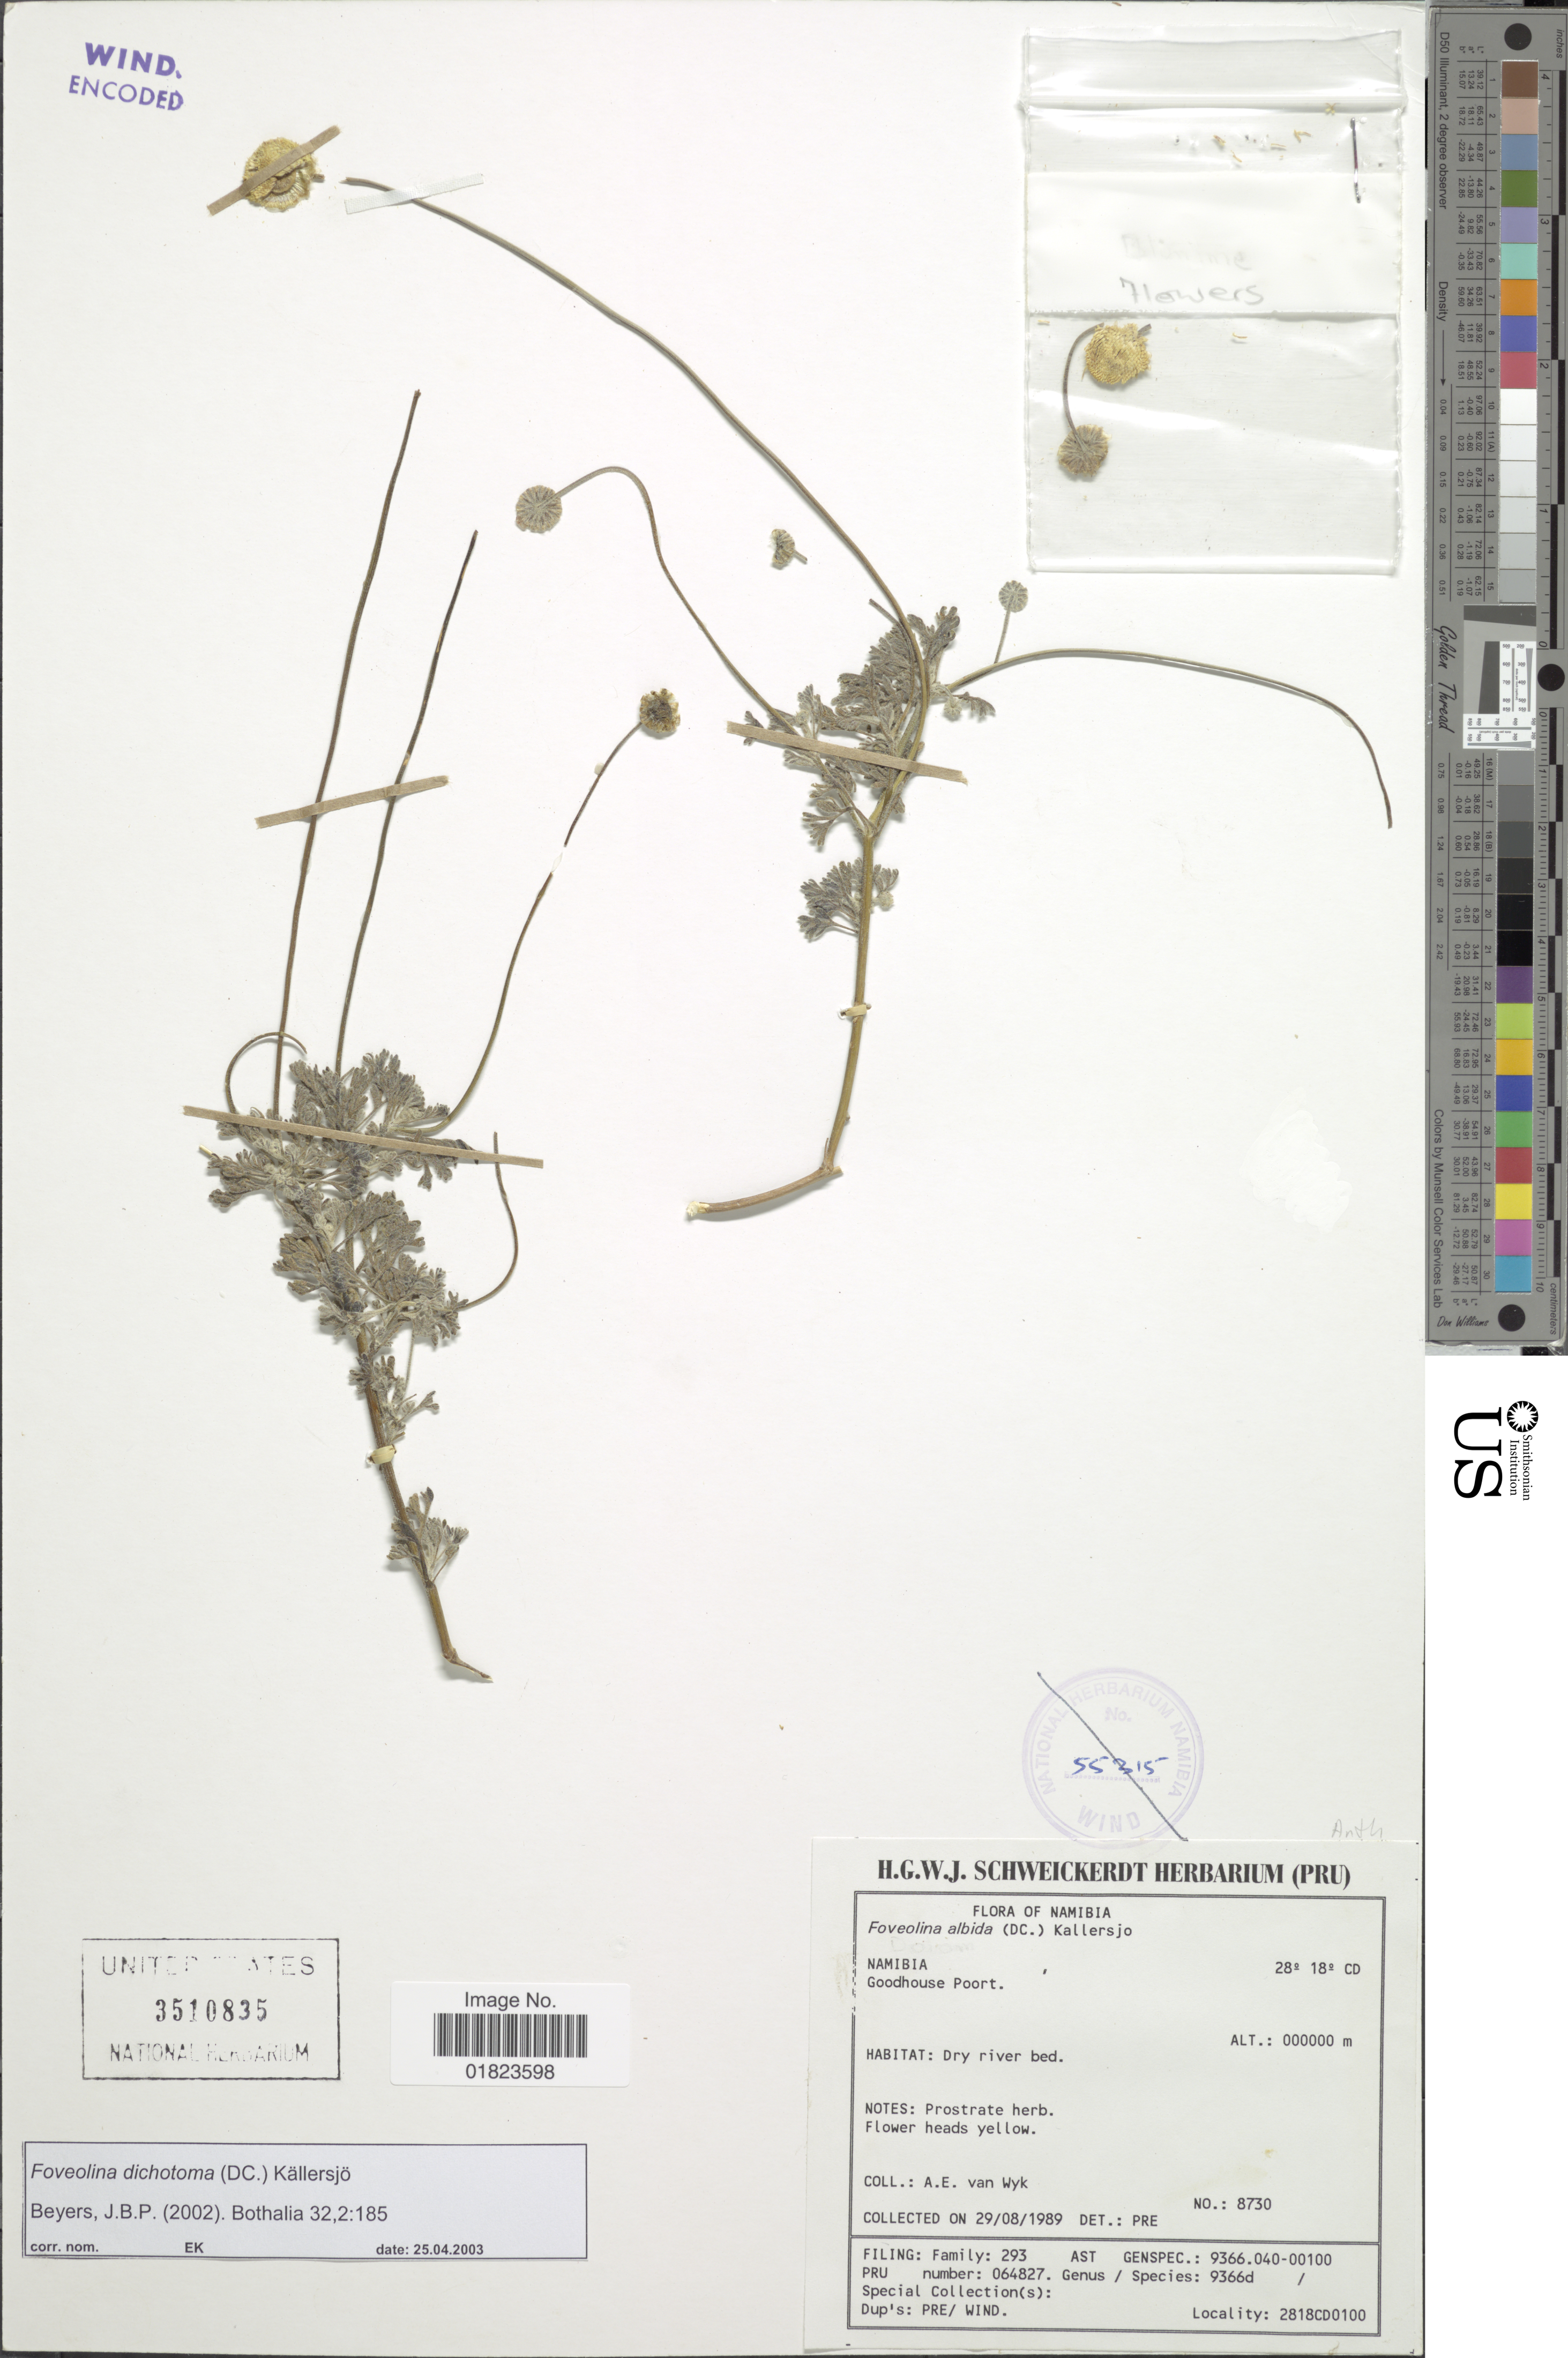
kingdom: Plantae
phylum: Tracheophyta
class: Magnoliopsida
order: Asterales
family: Asteraceae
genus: Foveolina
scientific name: Foveolina dichotoma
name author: (DC.) Källersjö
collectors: A. van Wyk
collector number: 8730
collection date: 1989-08-29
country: Namibia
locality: Namibia, Goodhouse Poort.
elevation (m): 0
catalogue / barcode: US 3510835